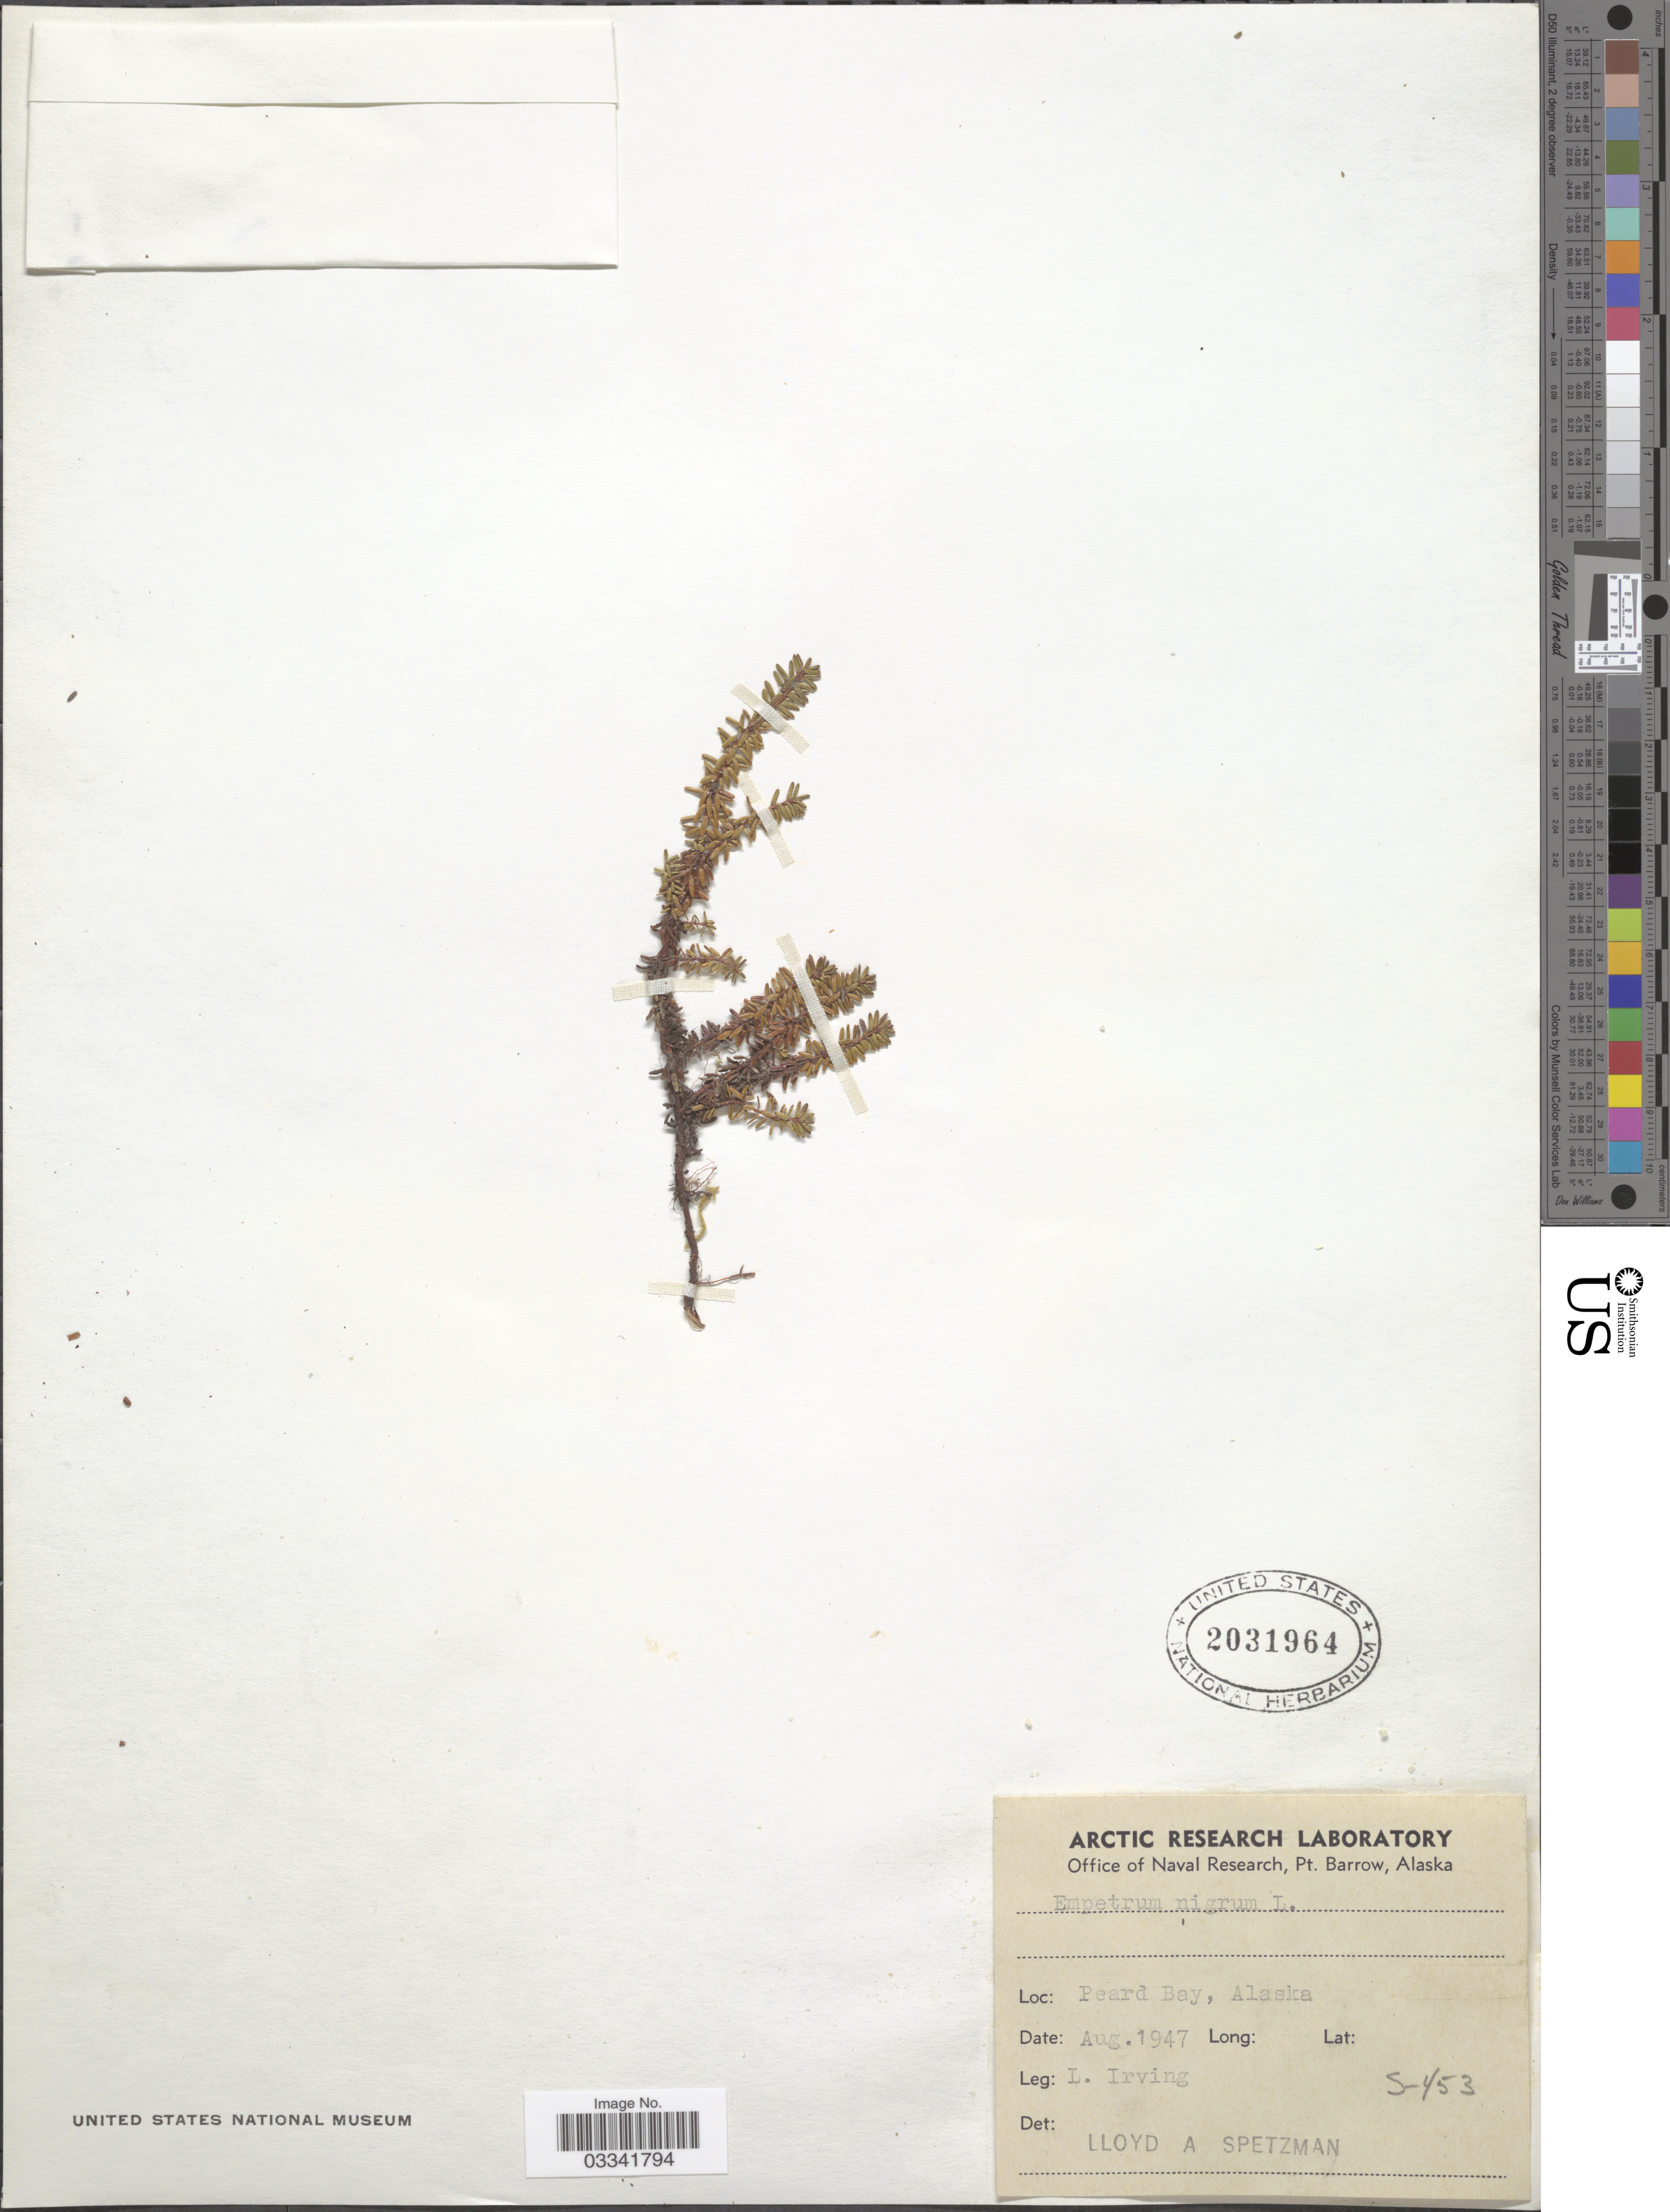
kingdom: Plantae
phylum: Tracheophyta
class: Magnoliopsida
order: Ericales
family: Ericaceae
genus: Empetrum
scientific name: Empetrum nigrum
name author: L.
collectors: L. Irving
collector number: S-453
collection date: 1947-08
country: United States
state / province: Alaska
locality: Peard Bay.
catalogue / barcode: US 2031964